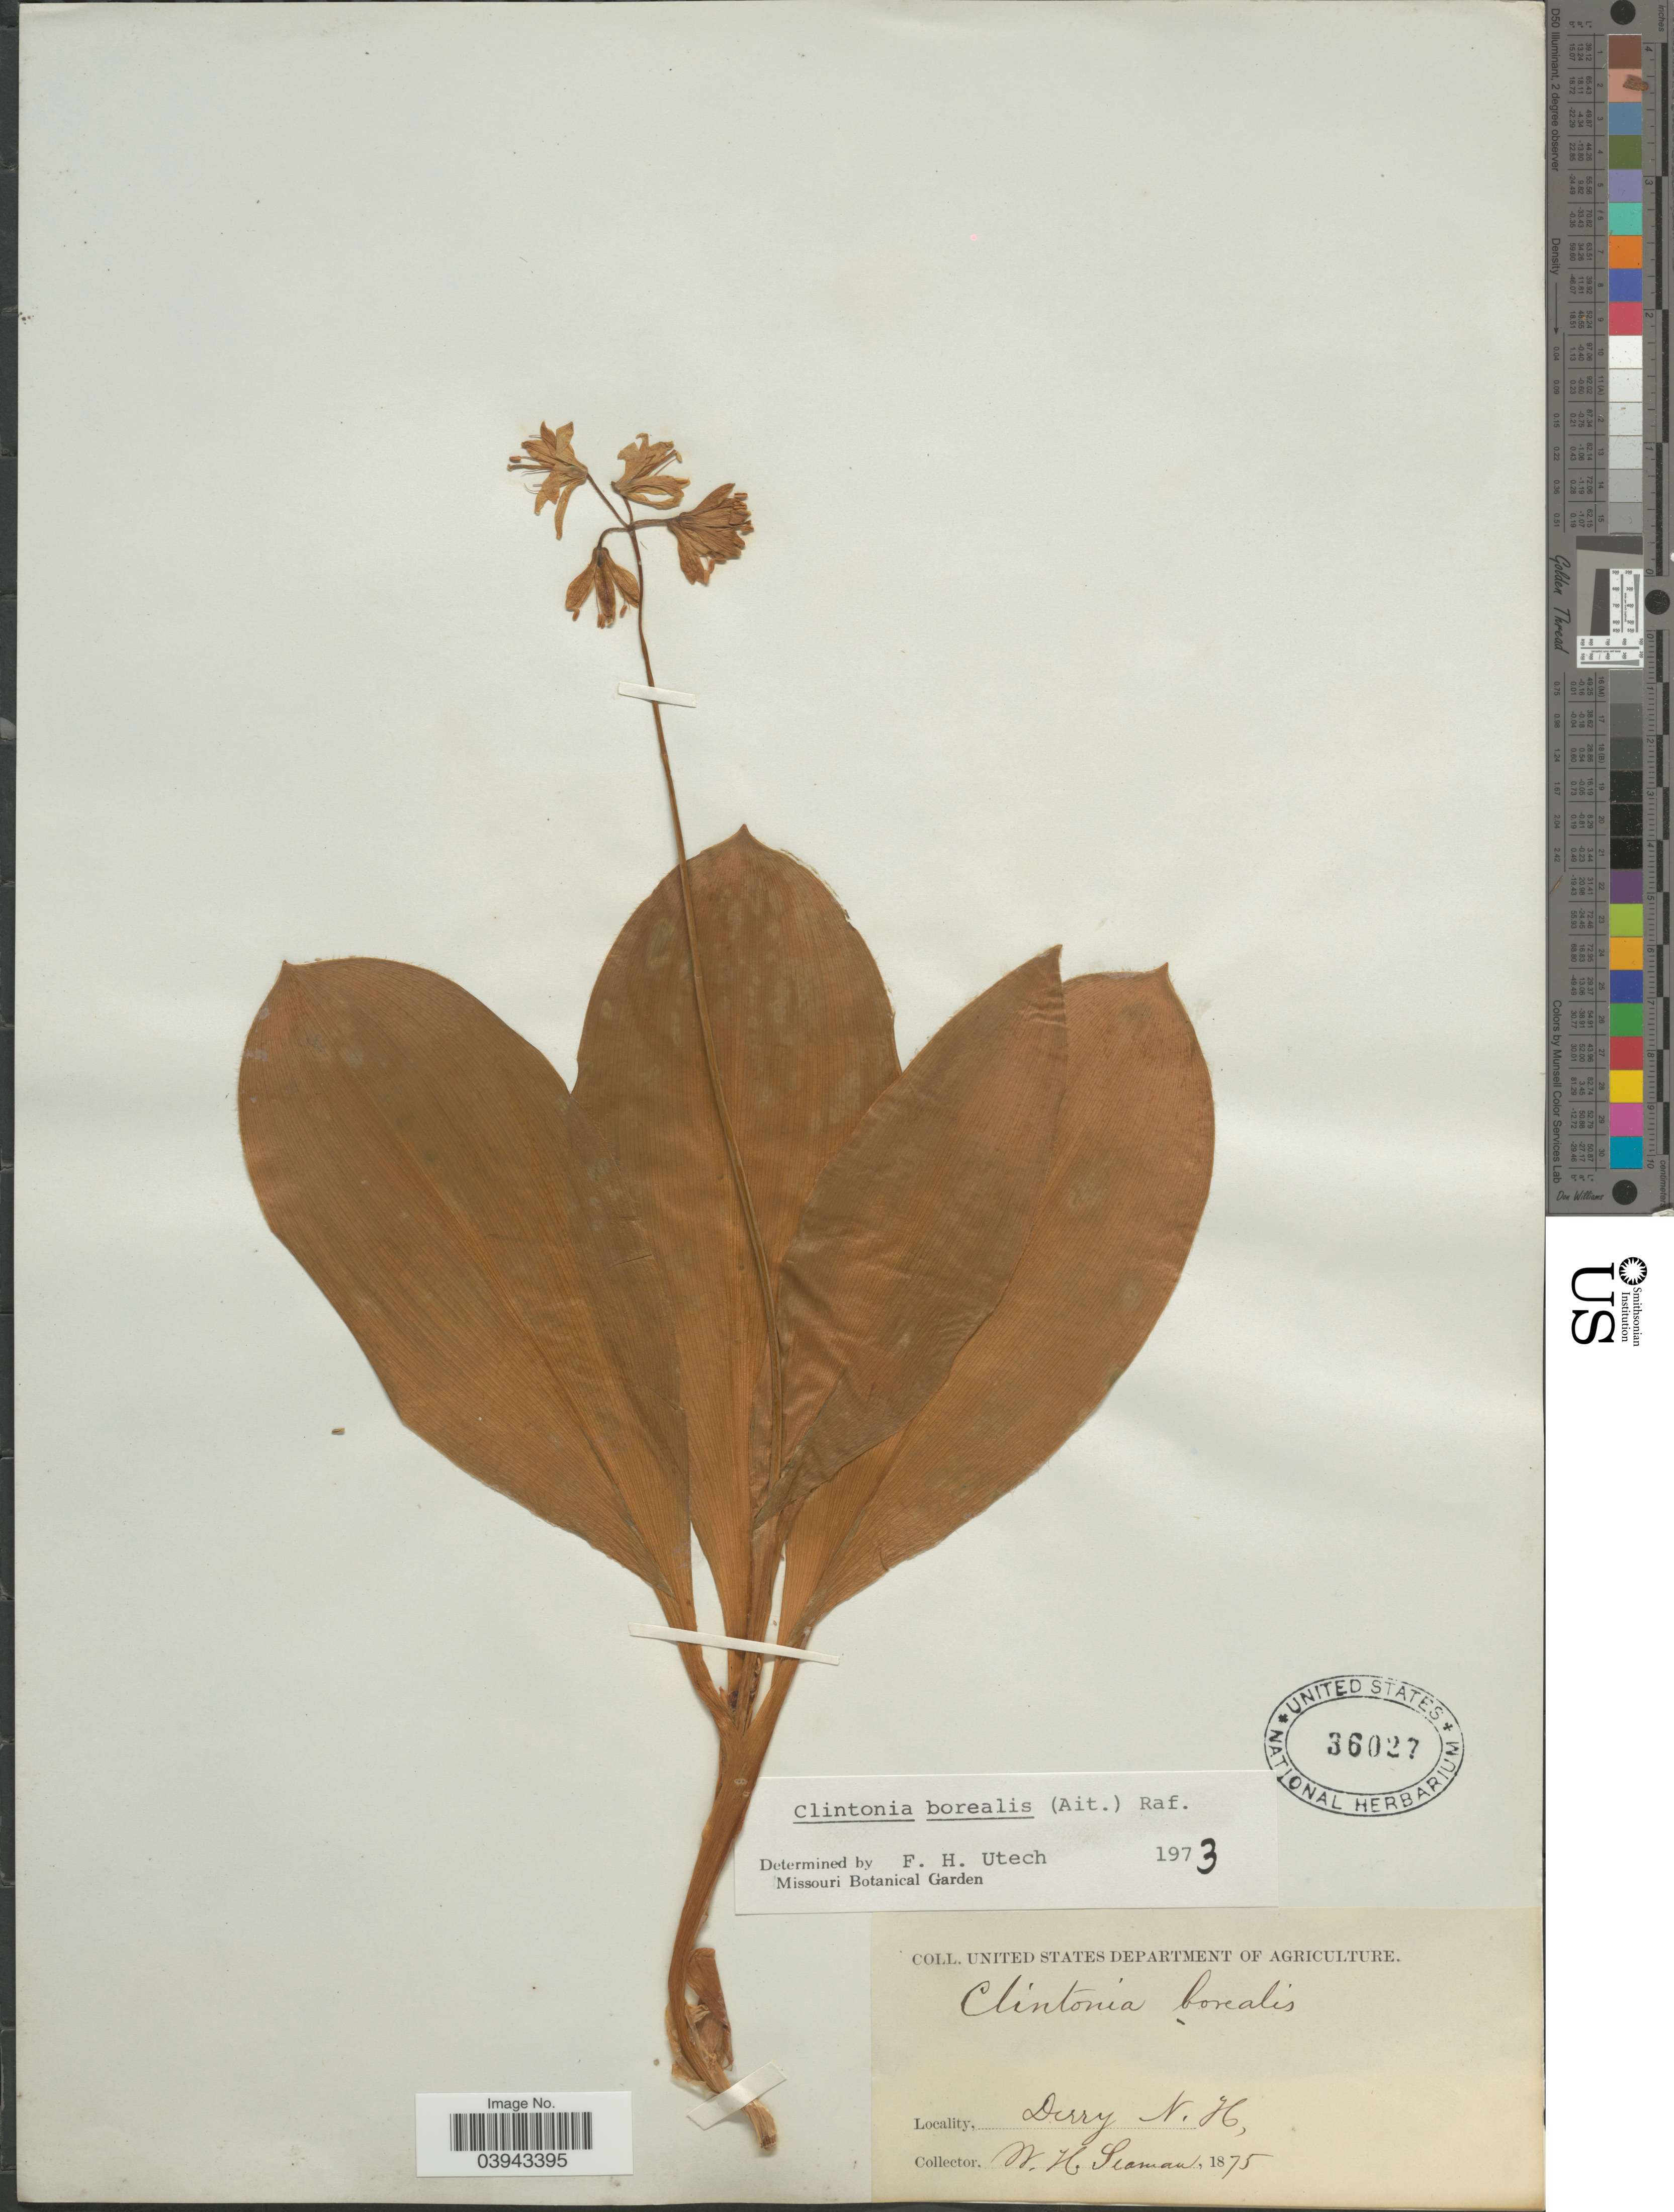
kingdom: Plantae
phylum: Tracheophyta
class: Liliopsida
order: Liliales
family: Liliaceae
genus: Clintonia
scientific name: Clintonia borealis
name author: (Aiton) Raf.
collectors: W. Seaman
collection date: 1875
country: United States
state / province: New Hampshire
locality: Derry.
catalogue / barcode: US 36027